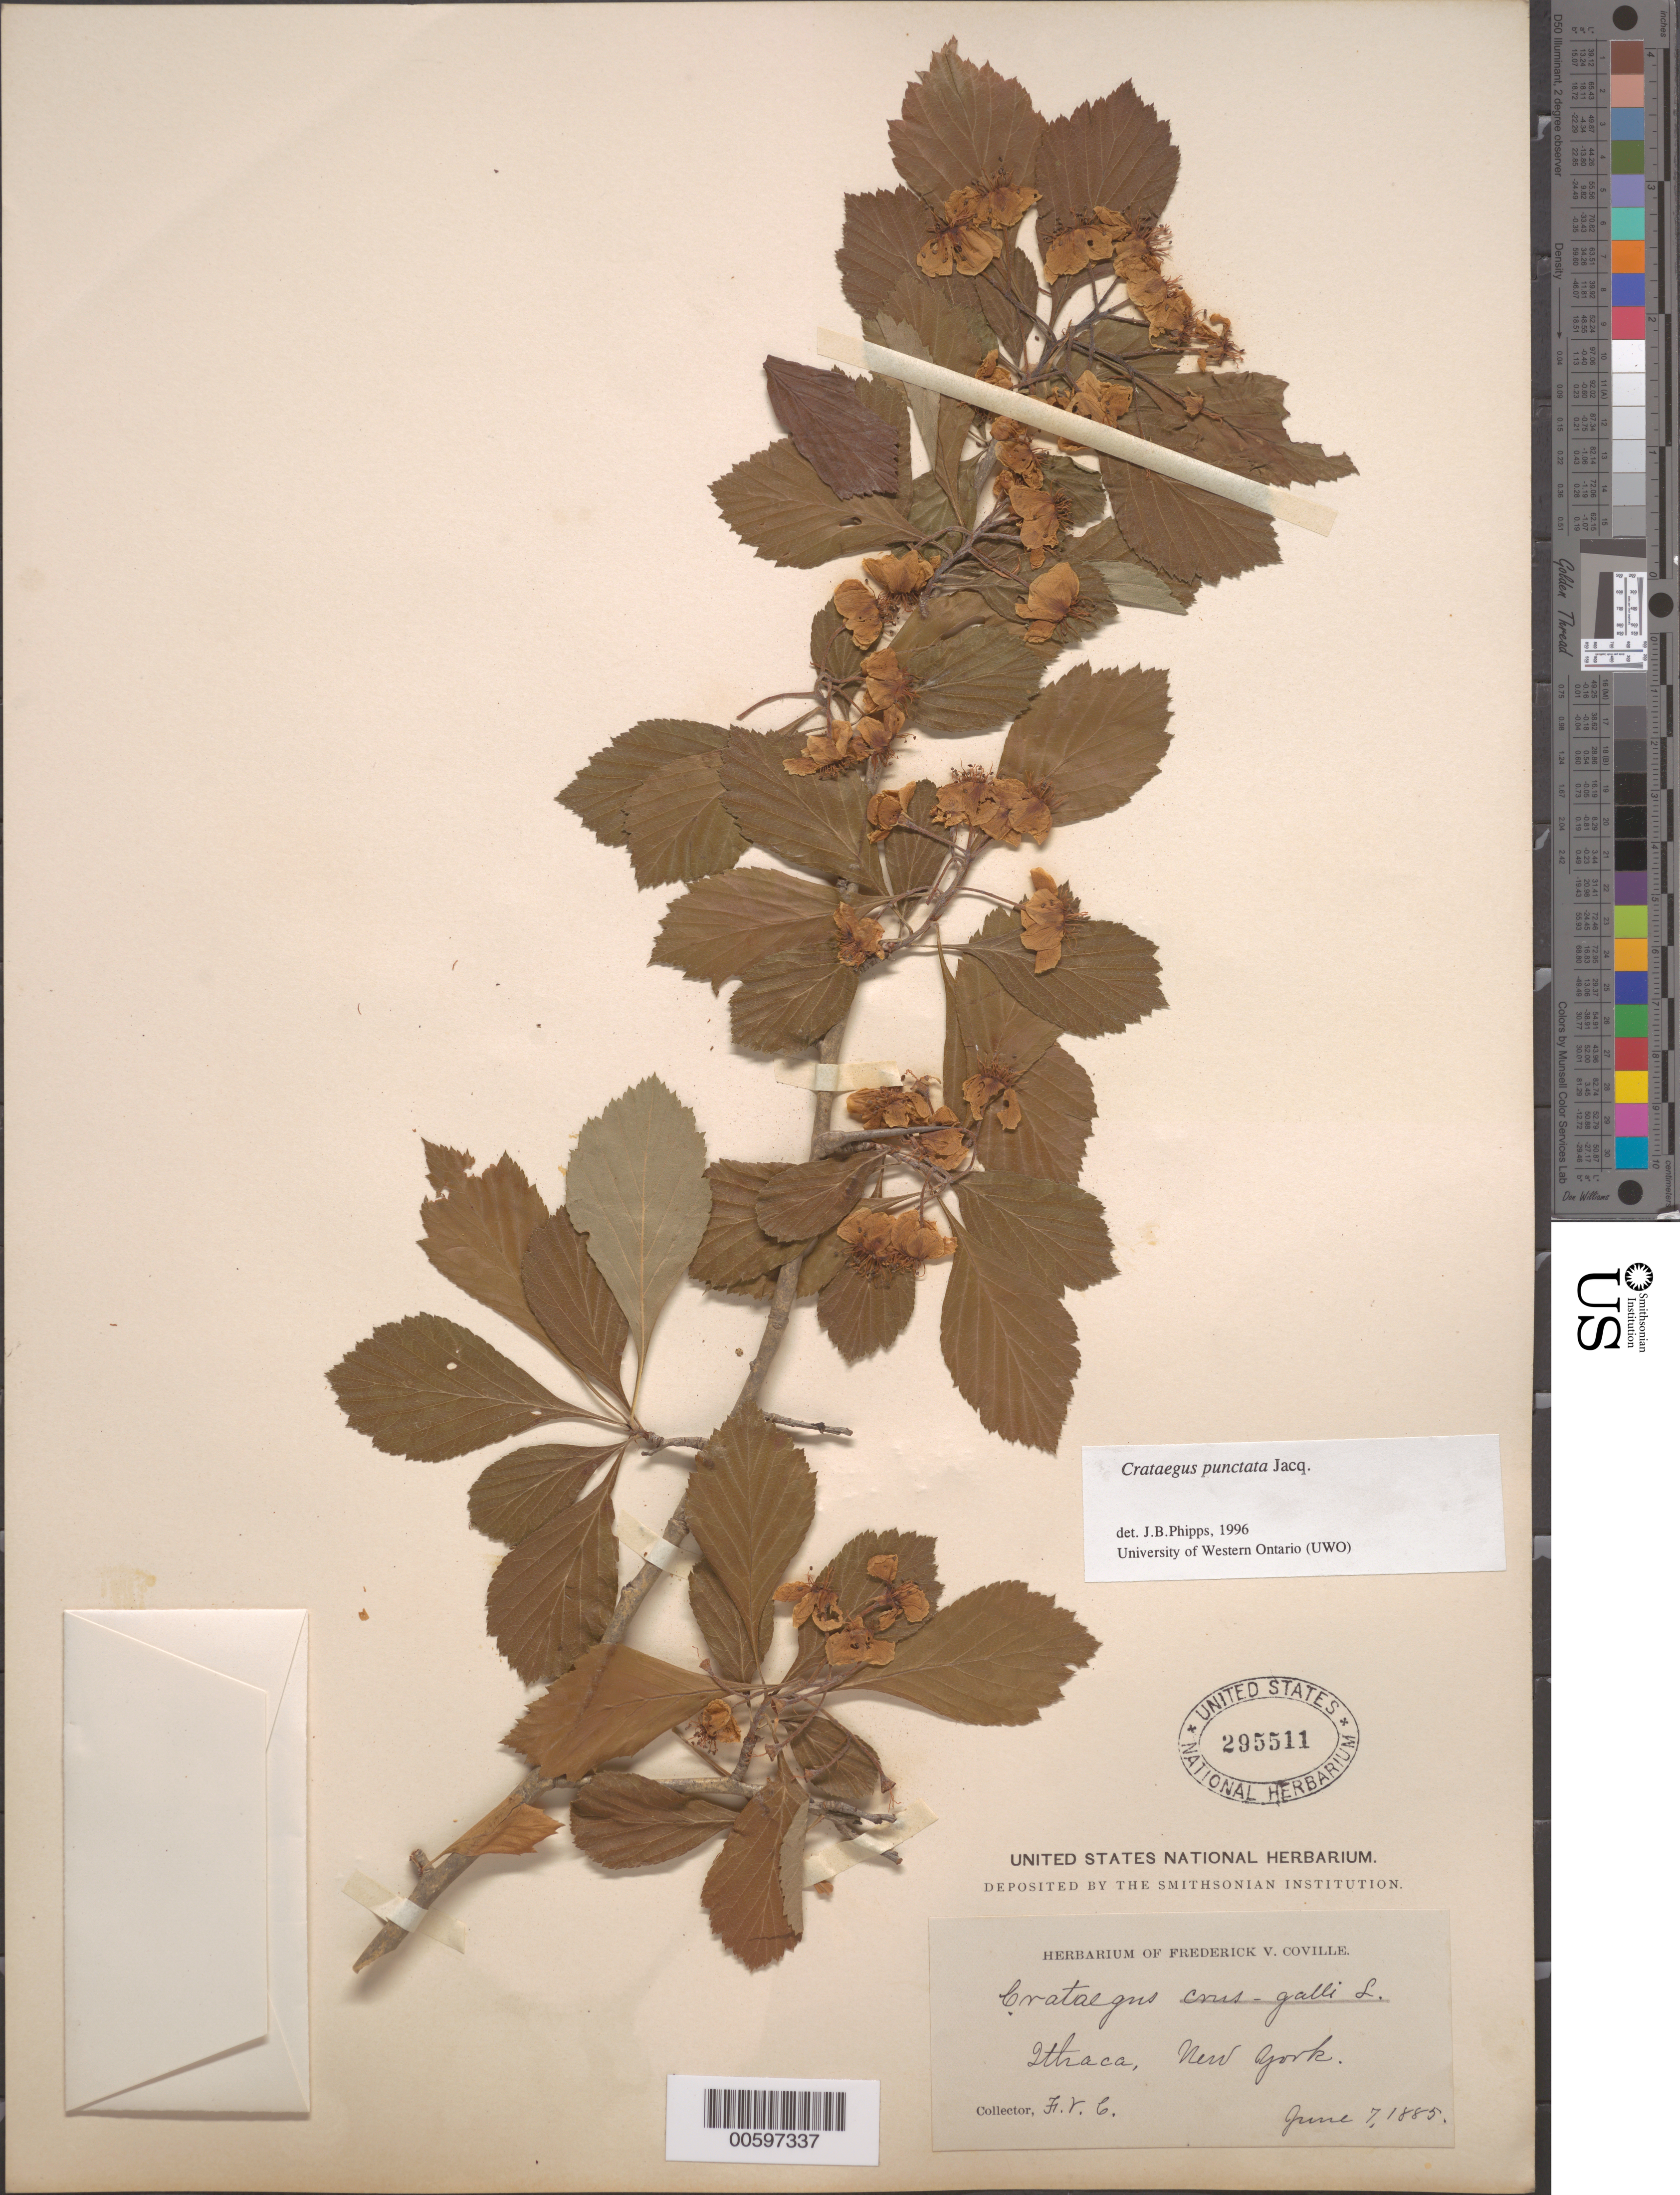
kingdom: Plantae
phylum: Tracheophyta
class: Magnoliopsida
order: Rosales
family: Rosaceae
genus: Crataegus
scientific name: Crataegus punctata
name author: Jacq.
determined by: Phipps, James B., (UWO), University of Western Ontario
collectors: F. V. Coville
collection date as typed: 07 Jun 1885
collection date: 1885-06-07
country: United States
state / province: New York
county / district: Tompkins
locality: Ithaca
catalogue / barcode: US 295511